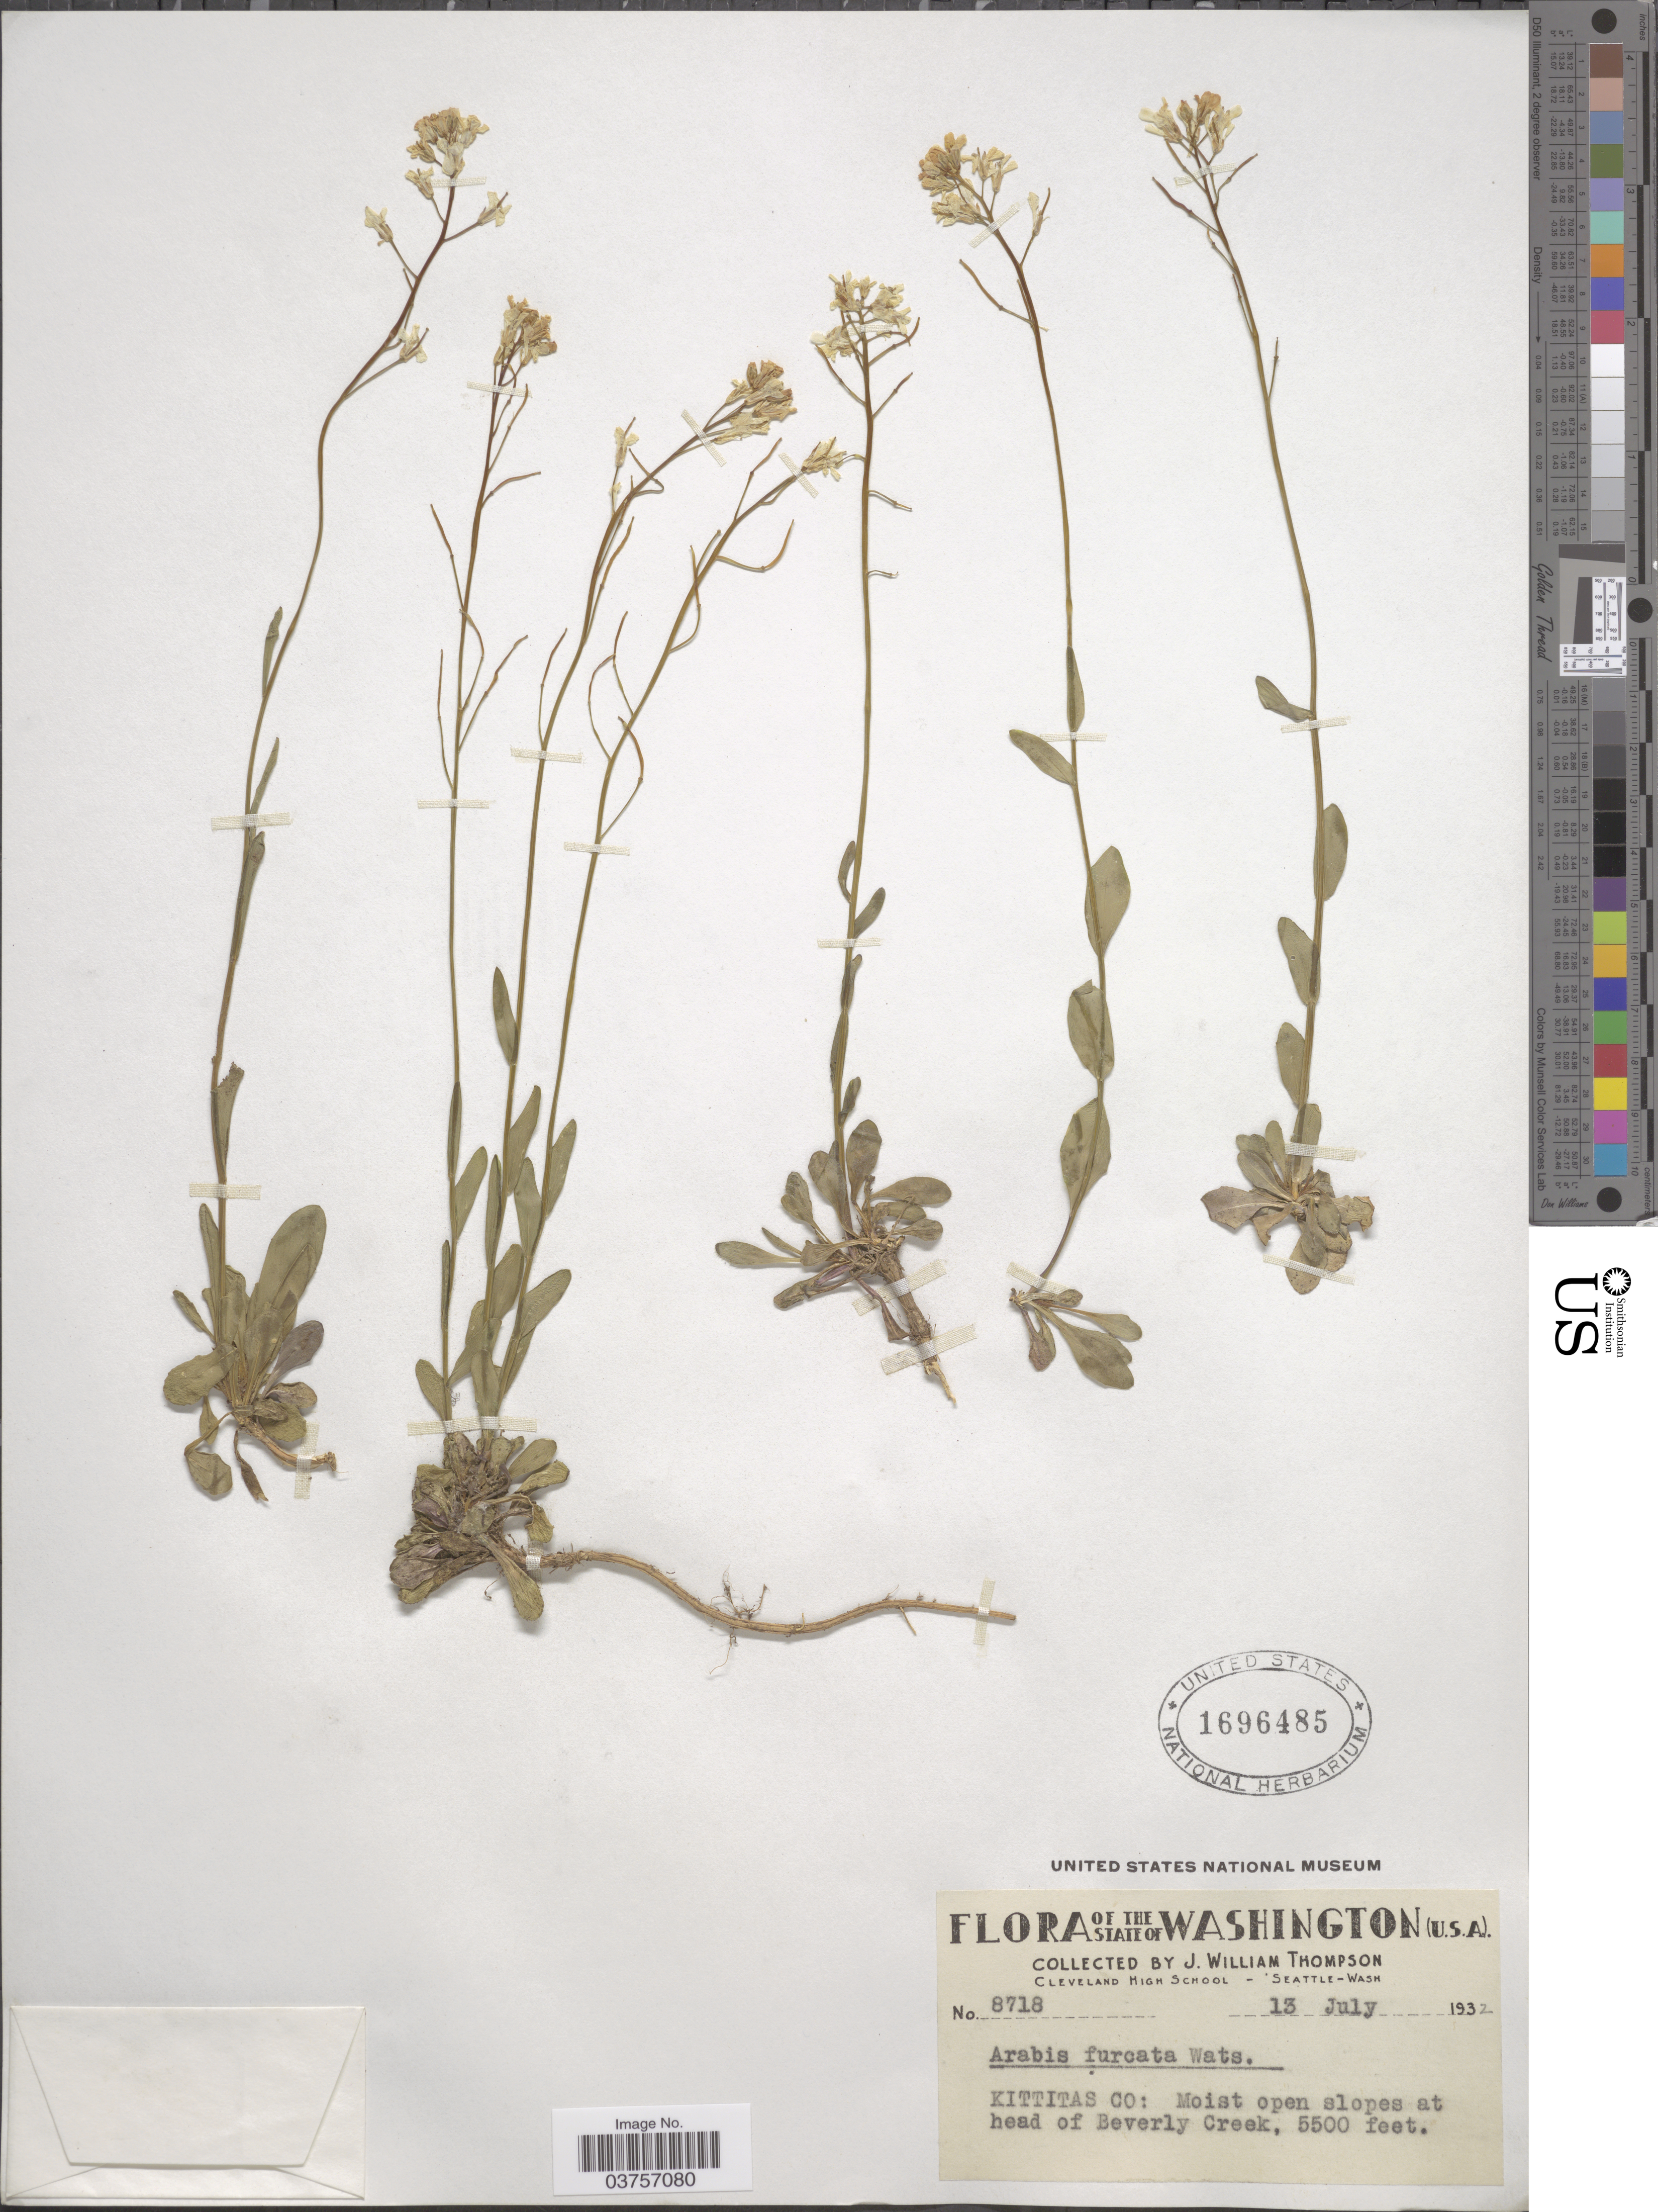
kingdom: Plantae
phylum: Tracheophyta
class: Magnoliopsida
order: Brassicales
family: Brassicaceae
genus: Arabis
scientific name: Arabis furcata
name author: S. Watson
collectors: J. W. Thompson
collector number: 8718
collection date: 1932-07-13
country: United States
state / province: Washington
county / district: Kittitas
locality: Kittitas Co: Moist open slopes at head of Beverly Creek.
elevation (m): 1676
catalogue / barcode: US 1696485